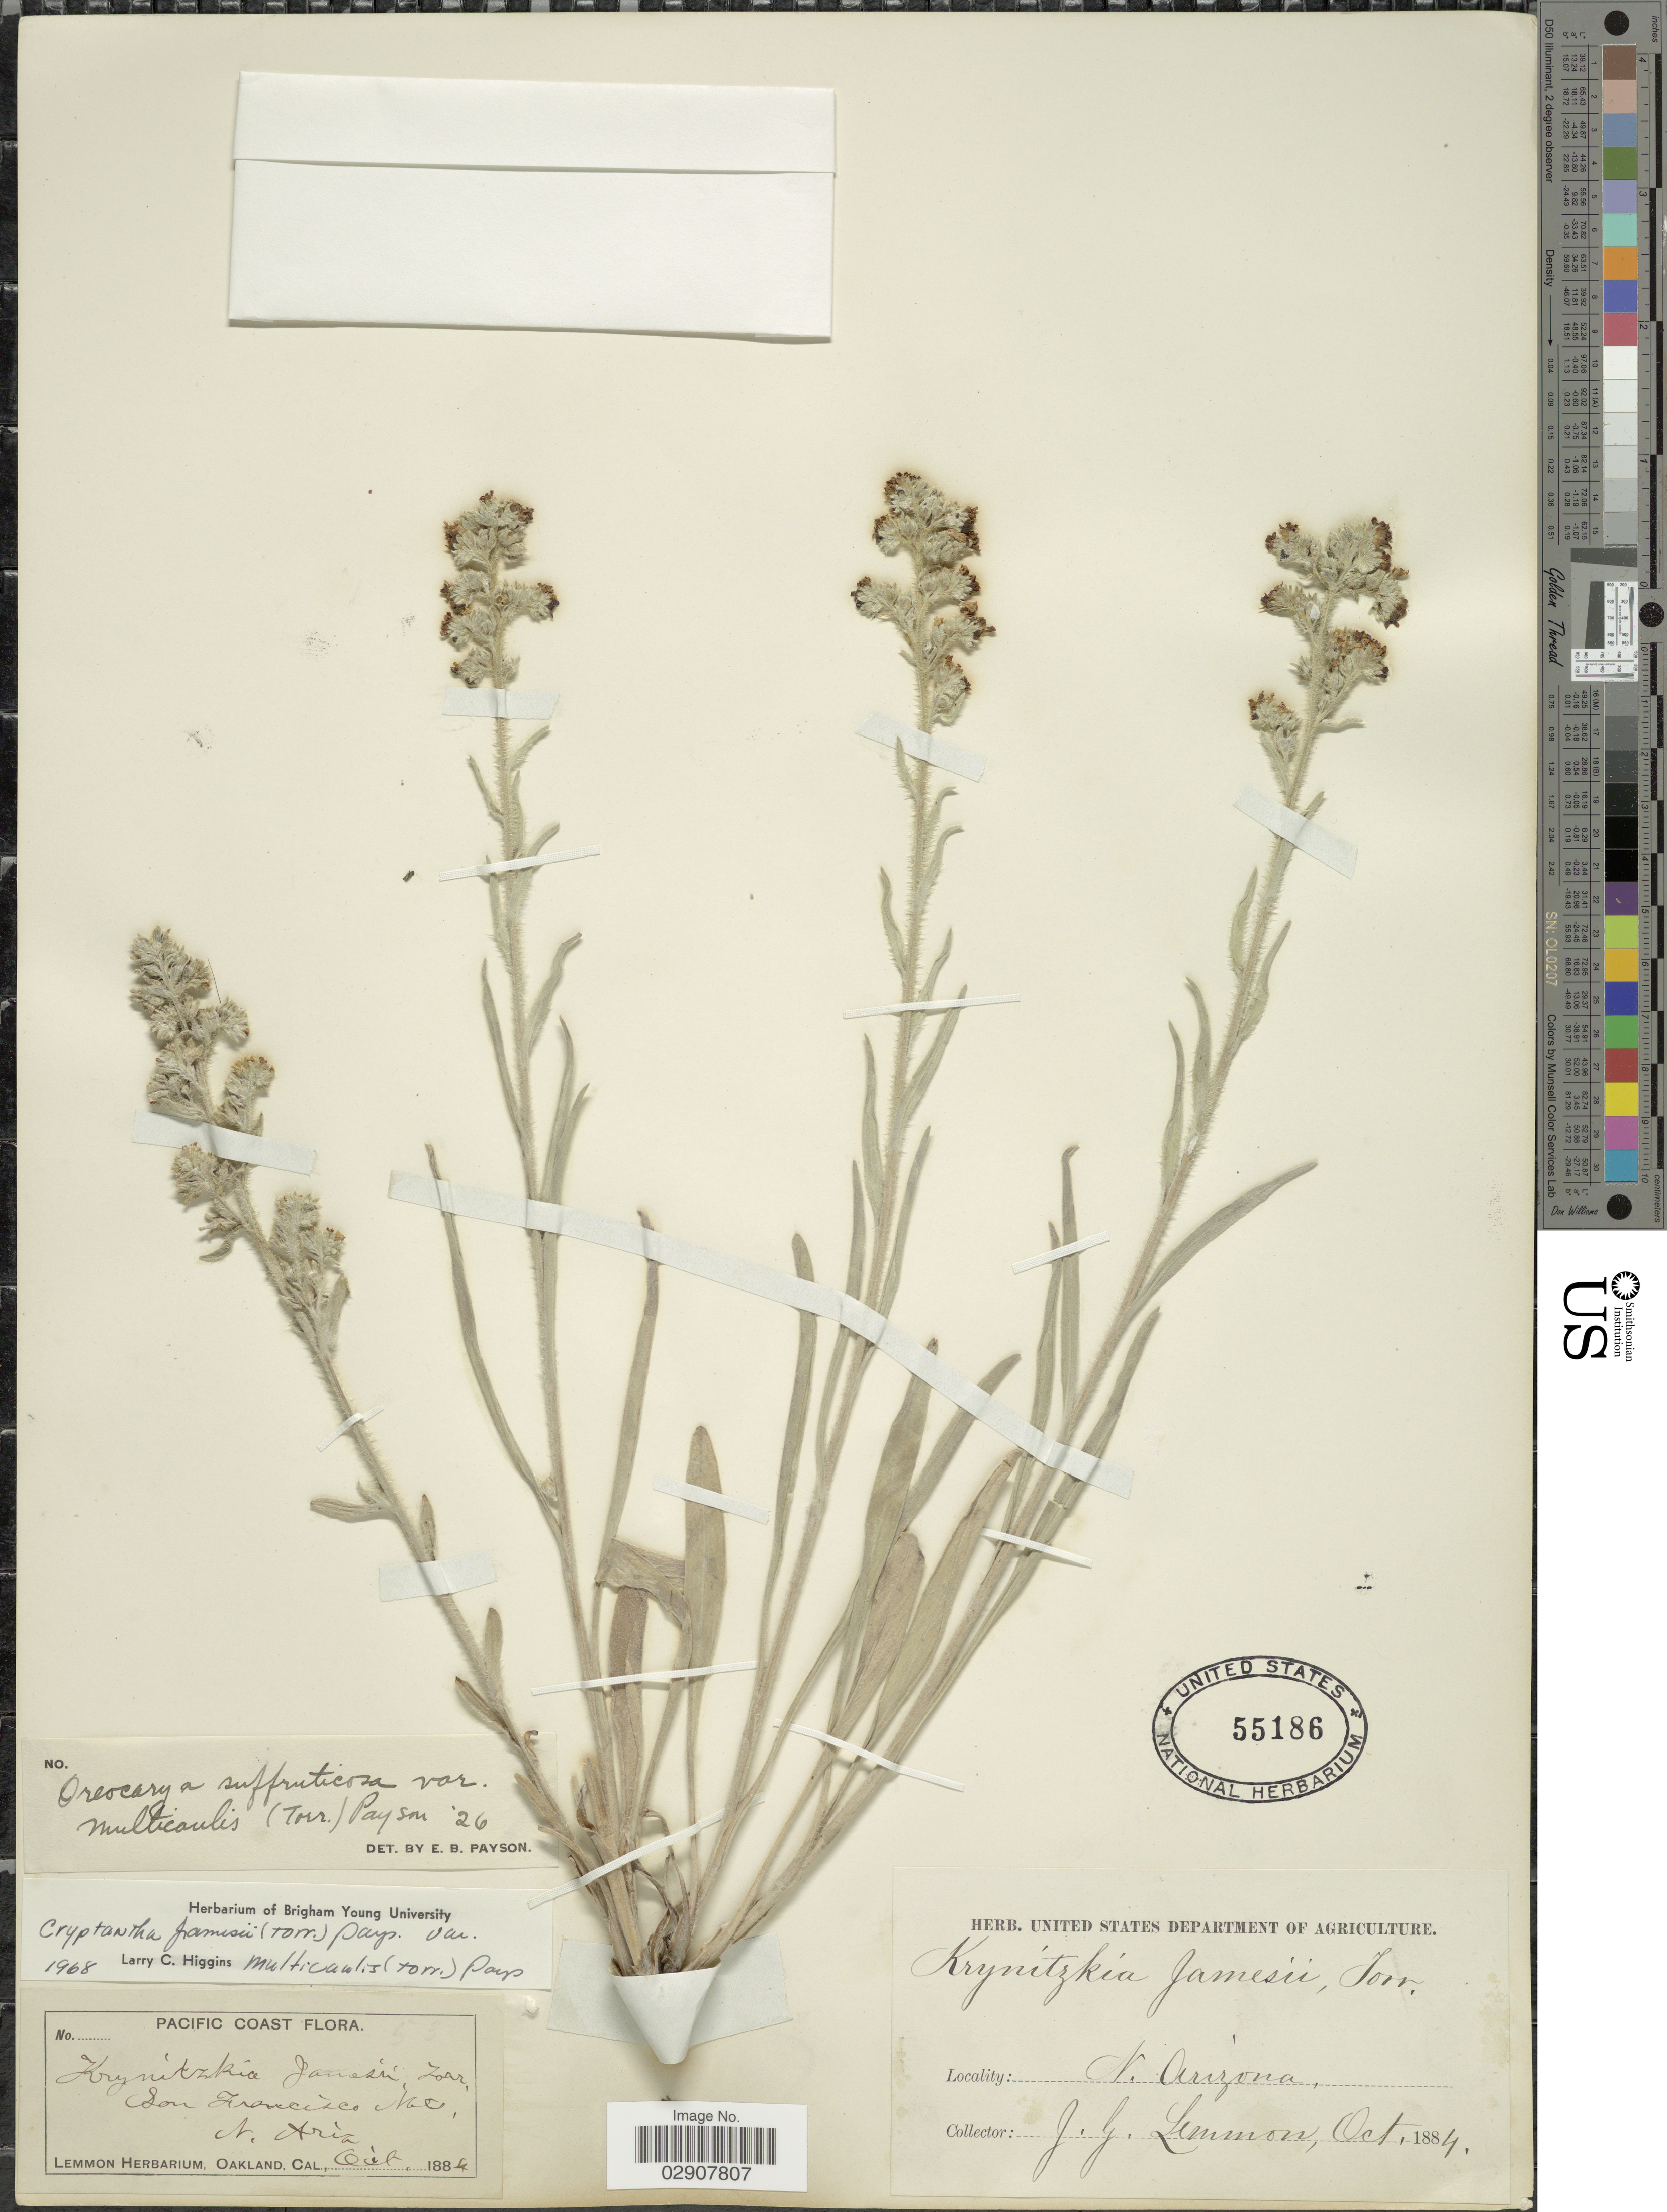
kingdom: Plantae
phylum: Tracheophyta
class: Magnoliopsida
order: Boraginales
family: Boraginaceae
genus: Cryptantha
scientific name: Cryptantha jamesii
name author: (Torr.) Payson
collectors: J. Lemmon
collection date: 1884-10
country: United States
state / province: Arizona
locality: San Francisco Mts, N. Ariz. Pacific Coast.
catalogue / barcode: US 55186